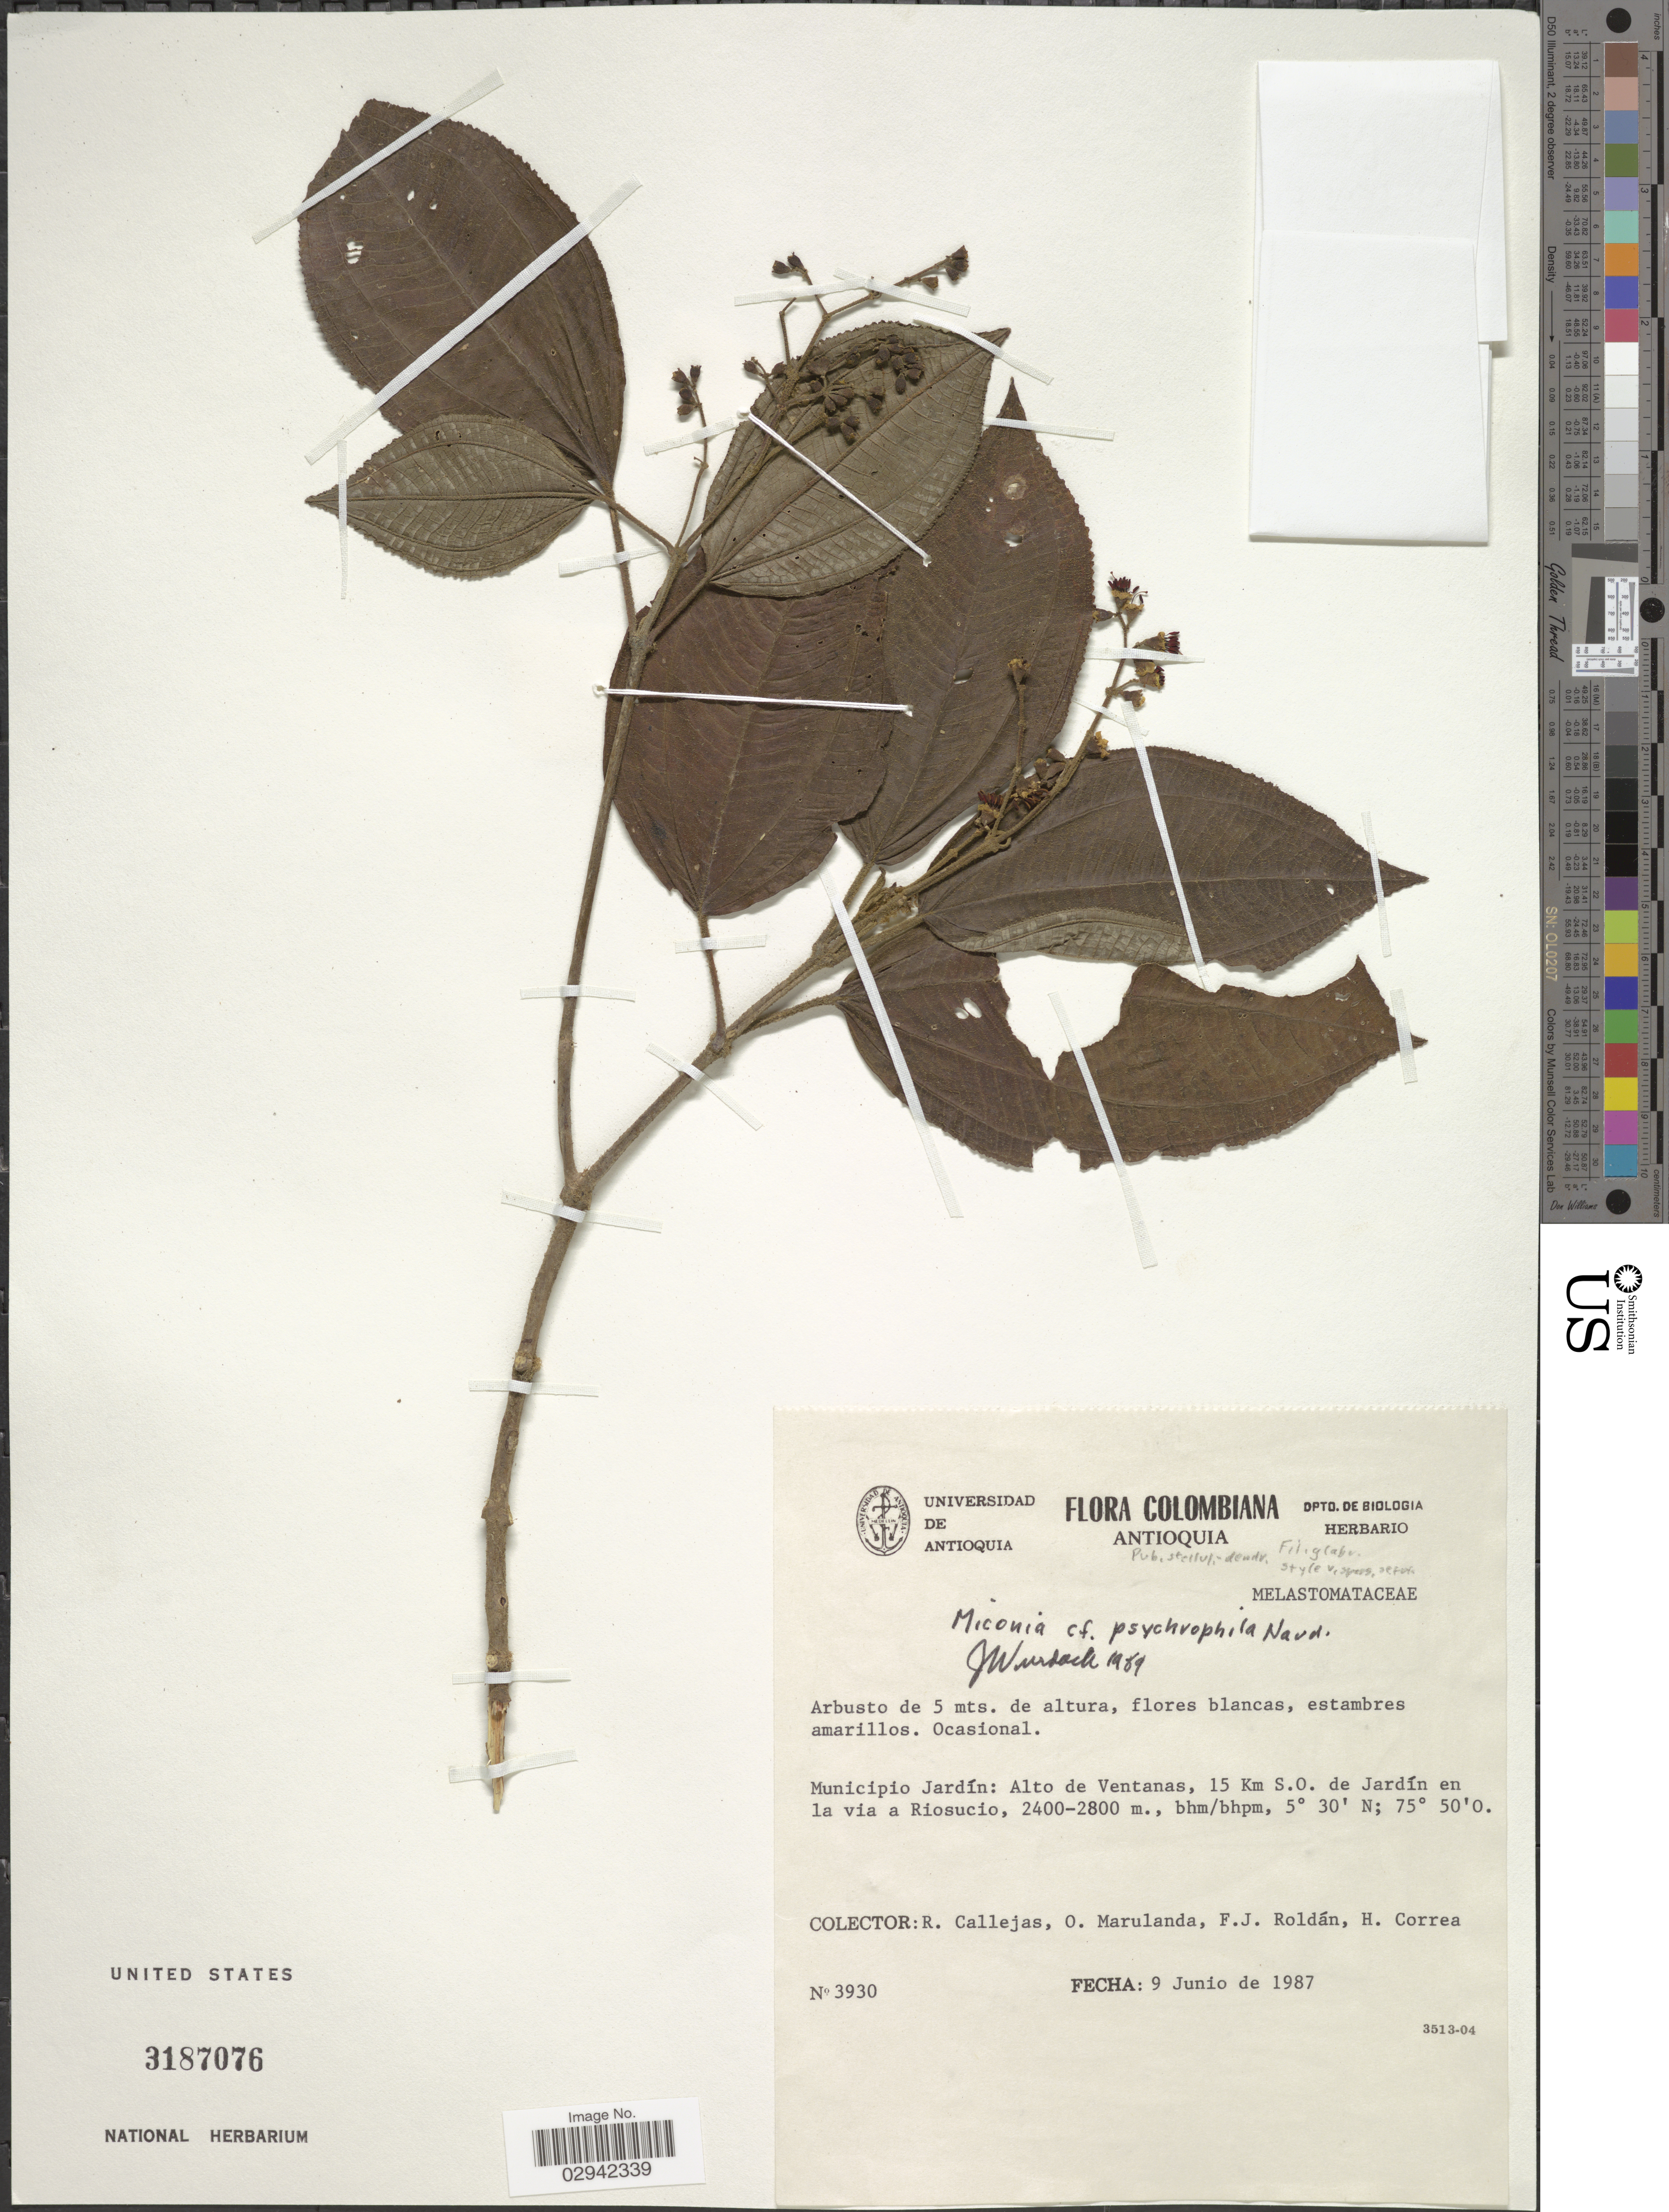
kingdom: Plantae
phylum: Tracheophyta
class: Magnoliopsida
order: Myrtales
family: Melastomataceae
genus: Miconia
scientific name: Miconia psychrophila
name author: Naudin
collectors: R. Callejas, O. Marulanda, F. J. Roldán & H. Correa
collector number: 3930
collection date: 1987-06-09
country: Colombia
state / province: Antioquia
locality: Municipio Jardín: Alto de Ventanas, 15 Km S.O. de Jardín en la via a Riosucio.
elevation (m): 2400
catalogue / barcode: US 3187076